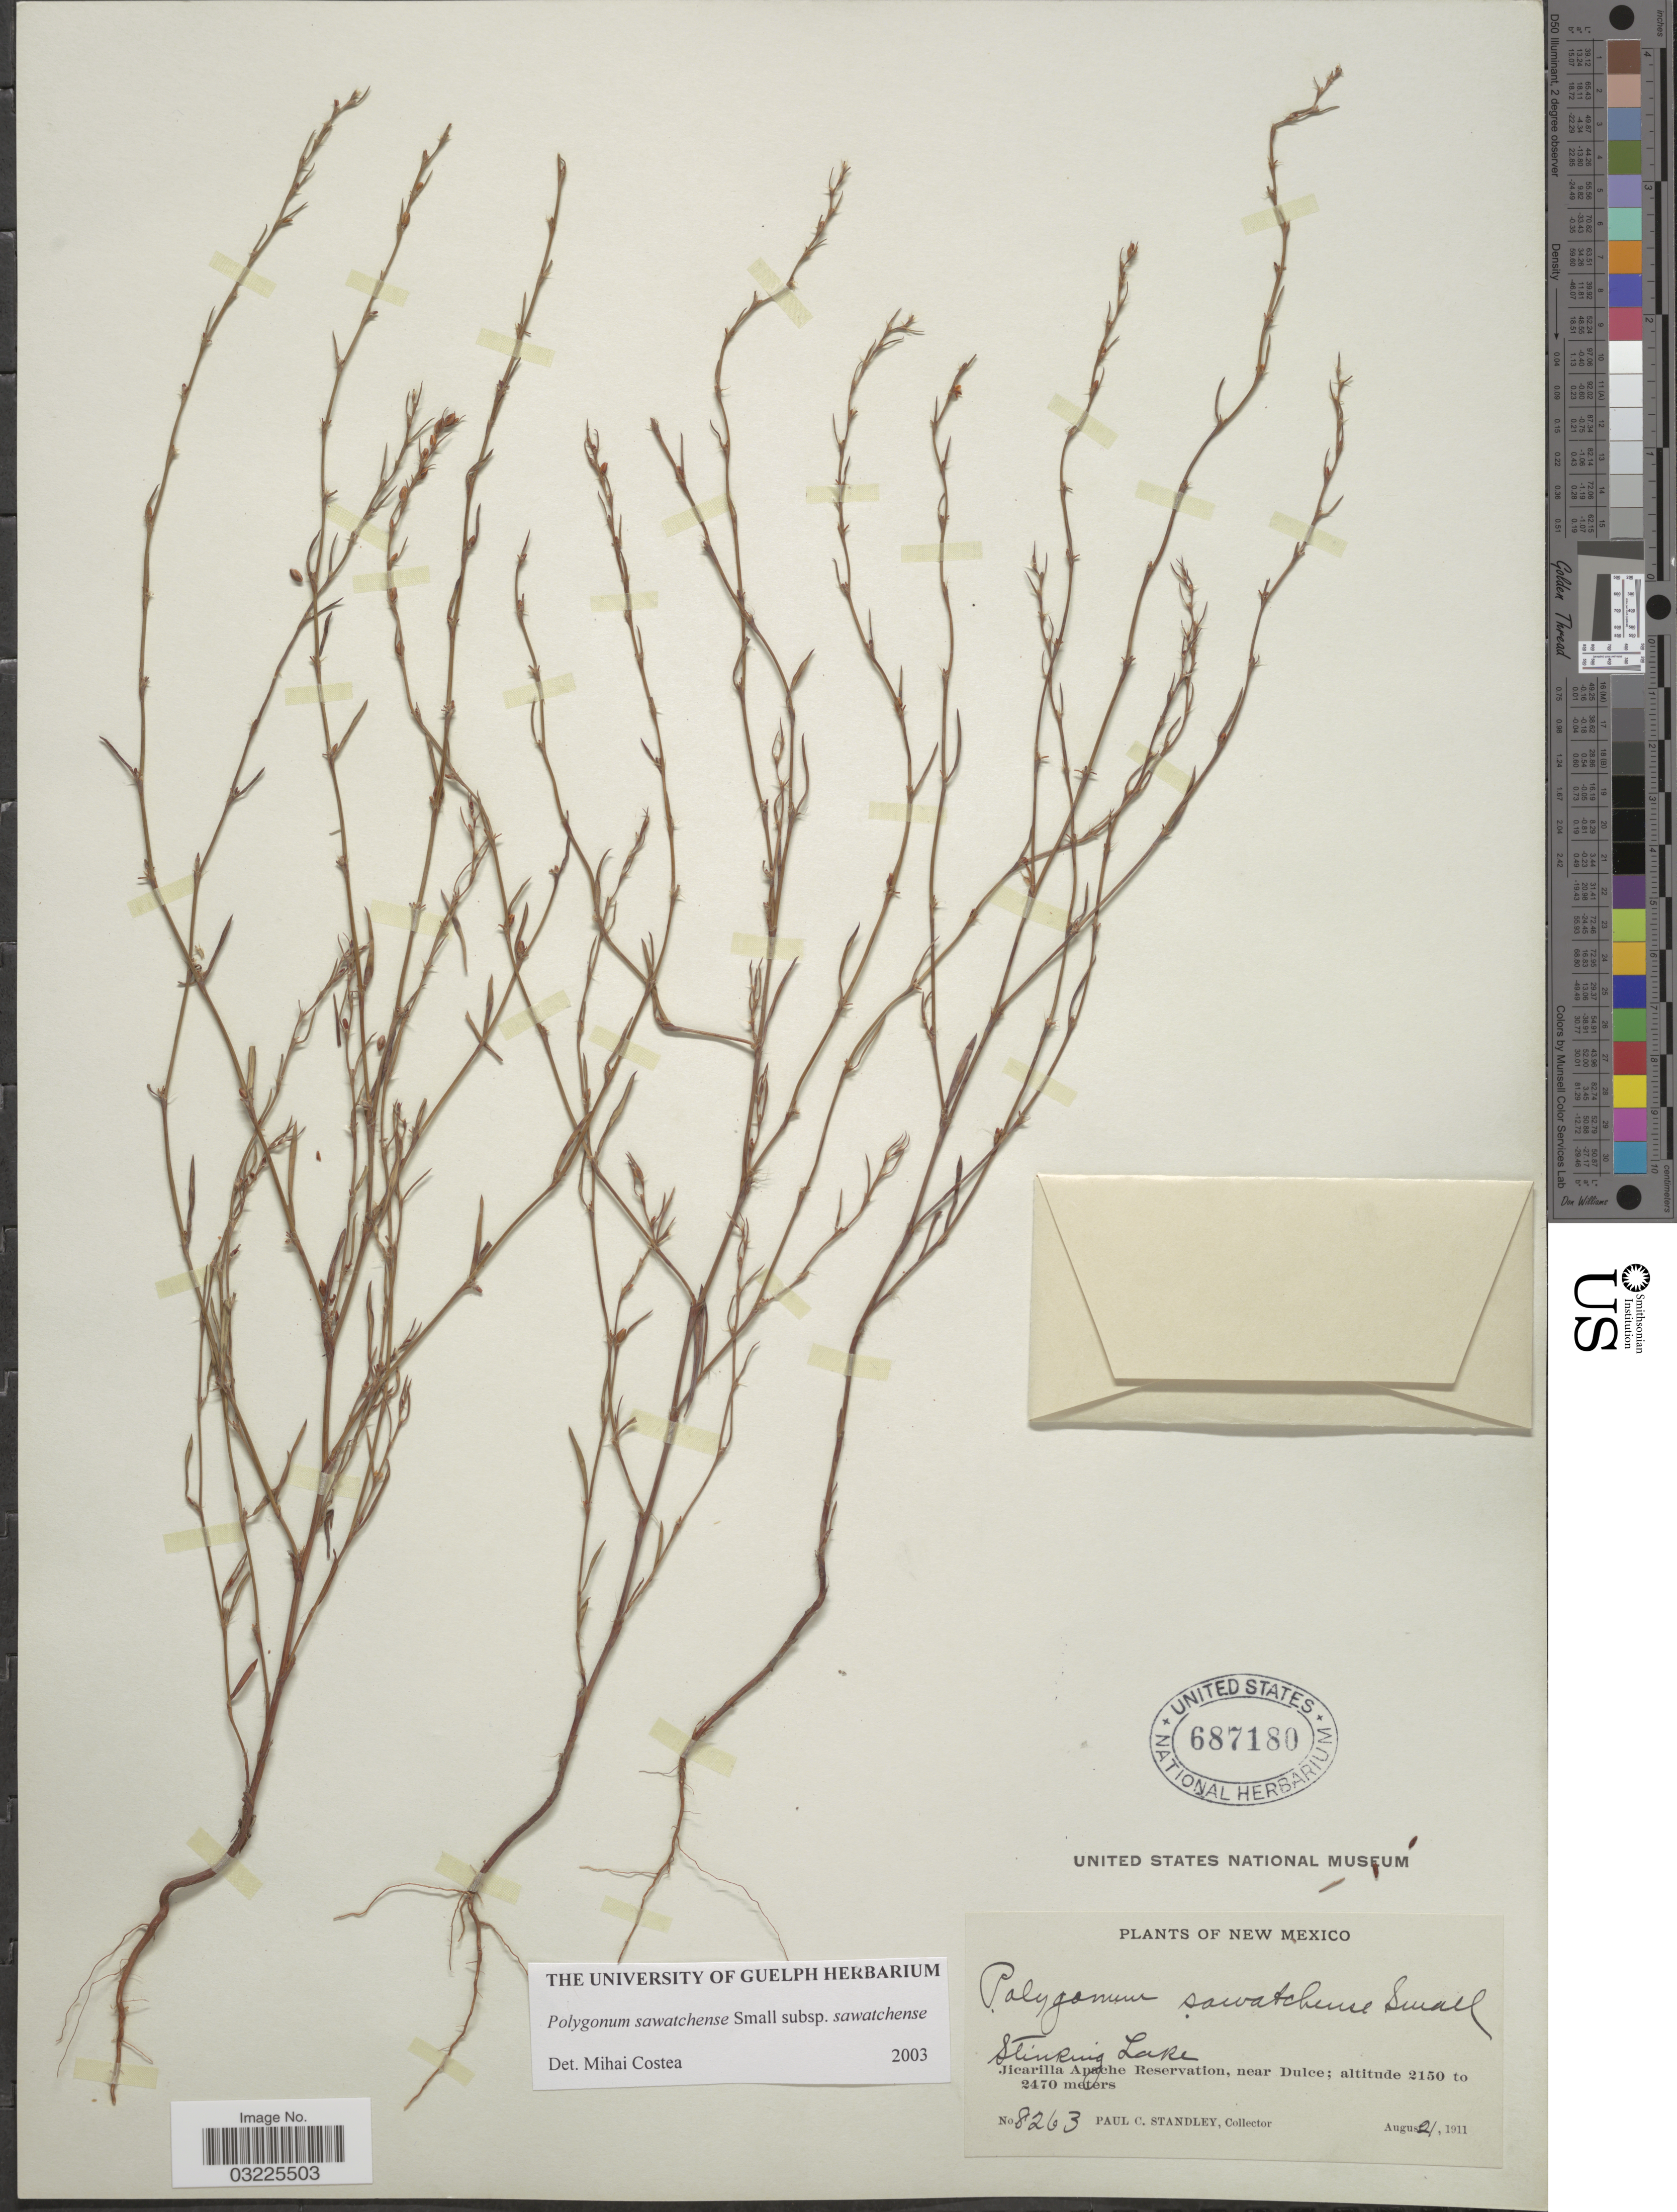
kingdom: Plantae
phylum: Tracheophyta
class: Magnoliopsida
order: Caryophyllales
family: Polygonaceae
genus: Polygonum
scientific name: Polygonum sawatchense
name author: Small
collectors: P. C. Standley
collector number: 8263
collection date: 1911-08-21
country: United States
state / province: New Mexico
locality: Stinking Lake. Jicarilla Apache Reservation, near Dulce.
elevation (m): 2150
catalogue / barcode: US 687180